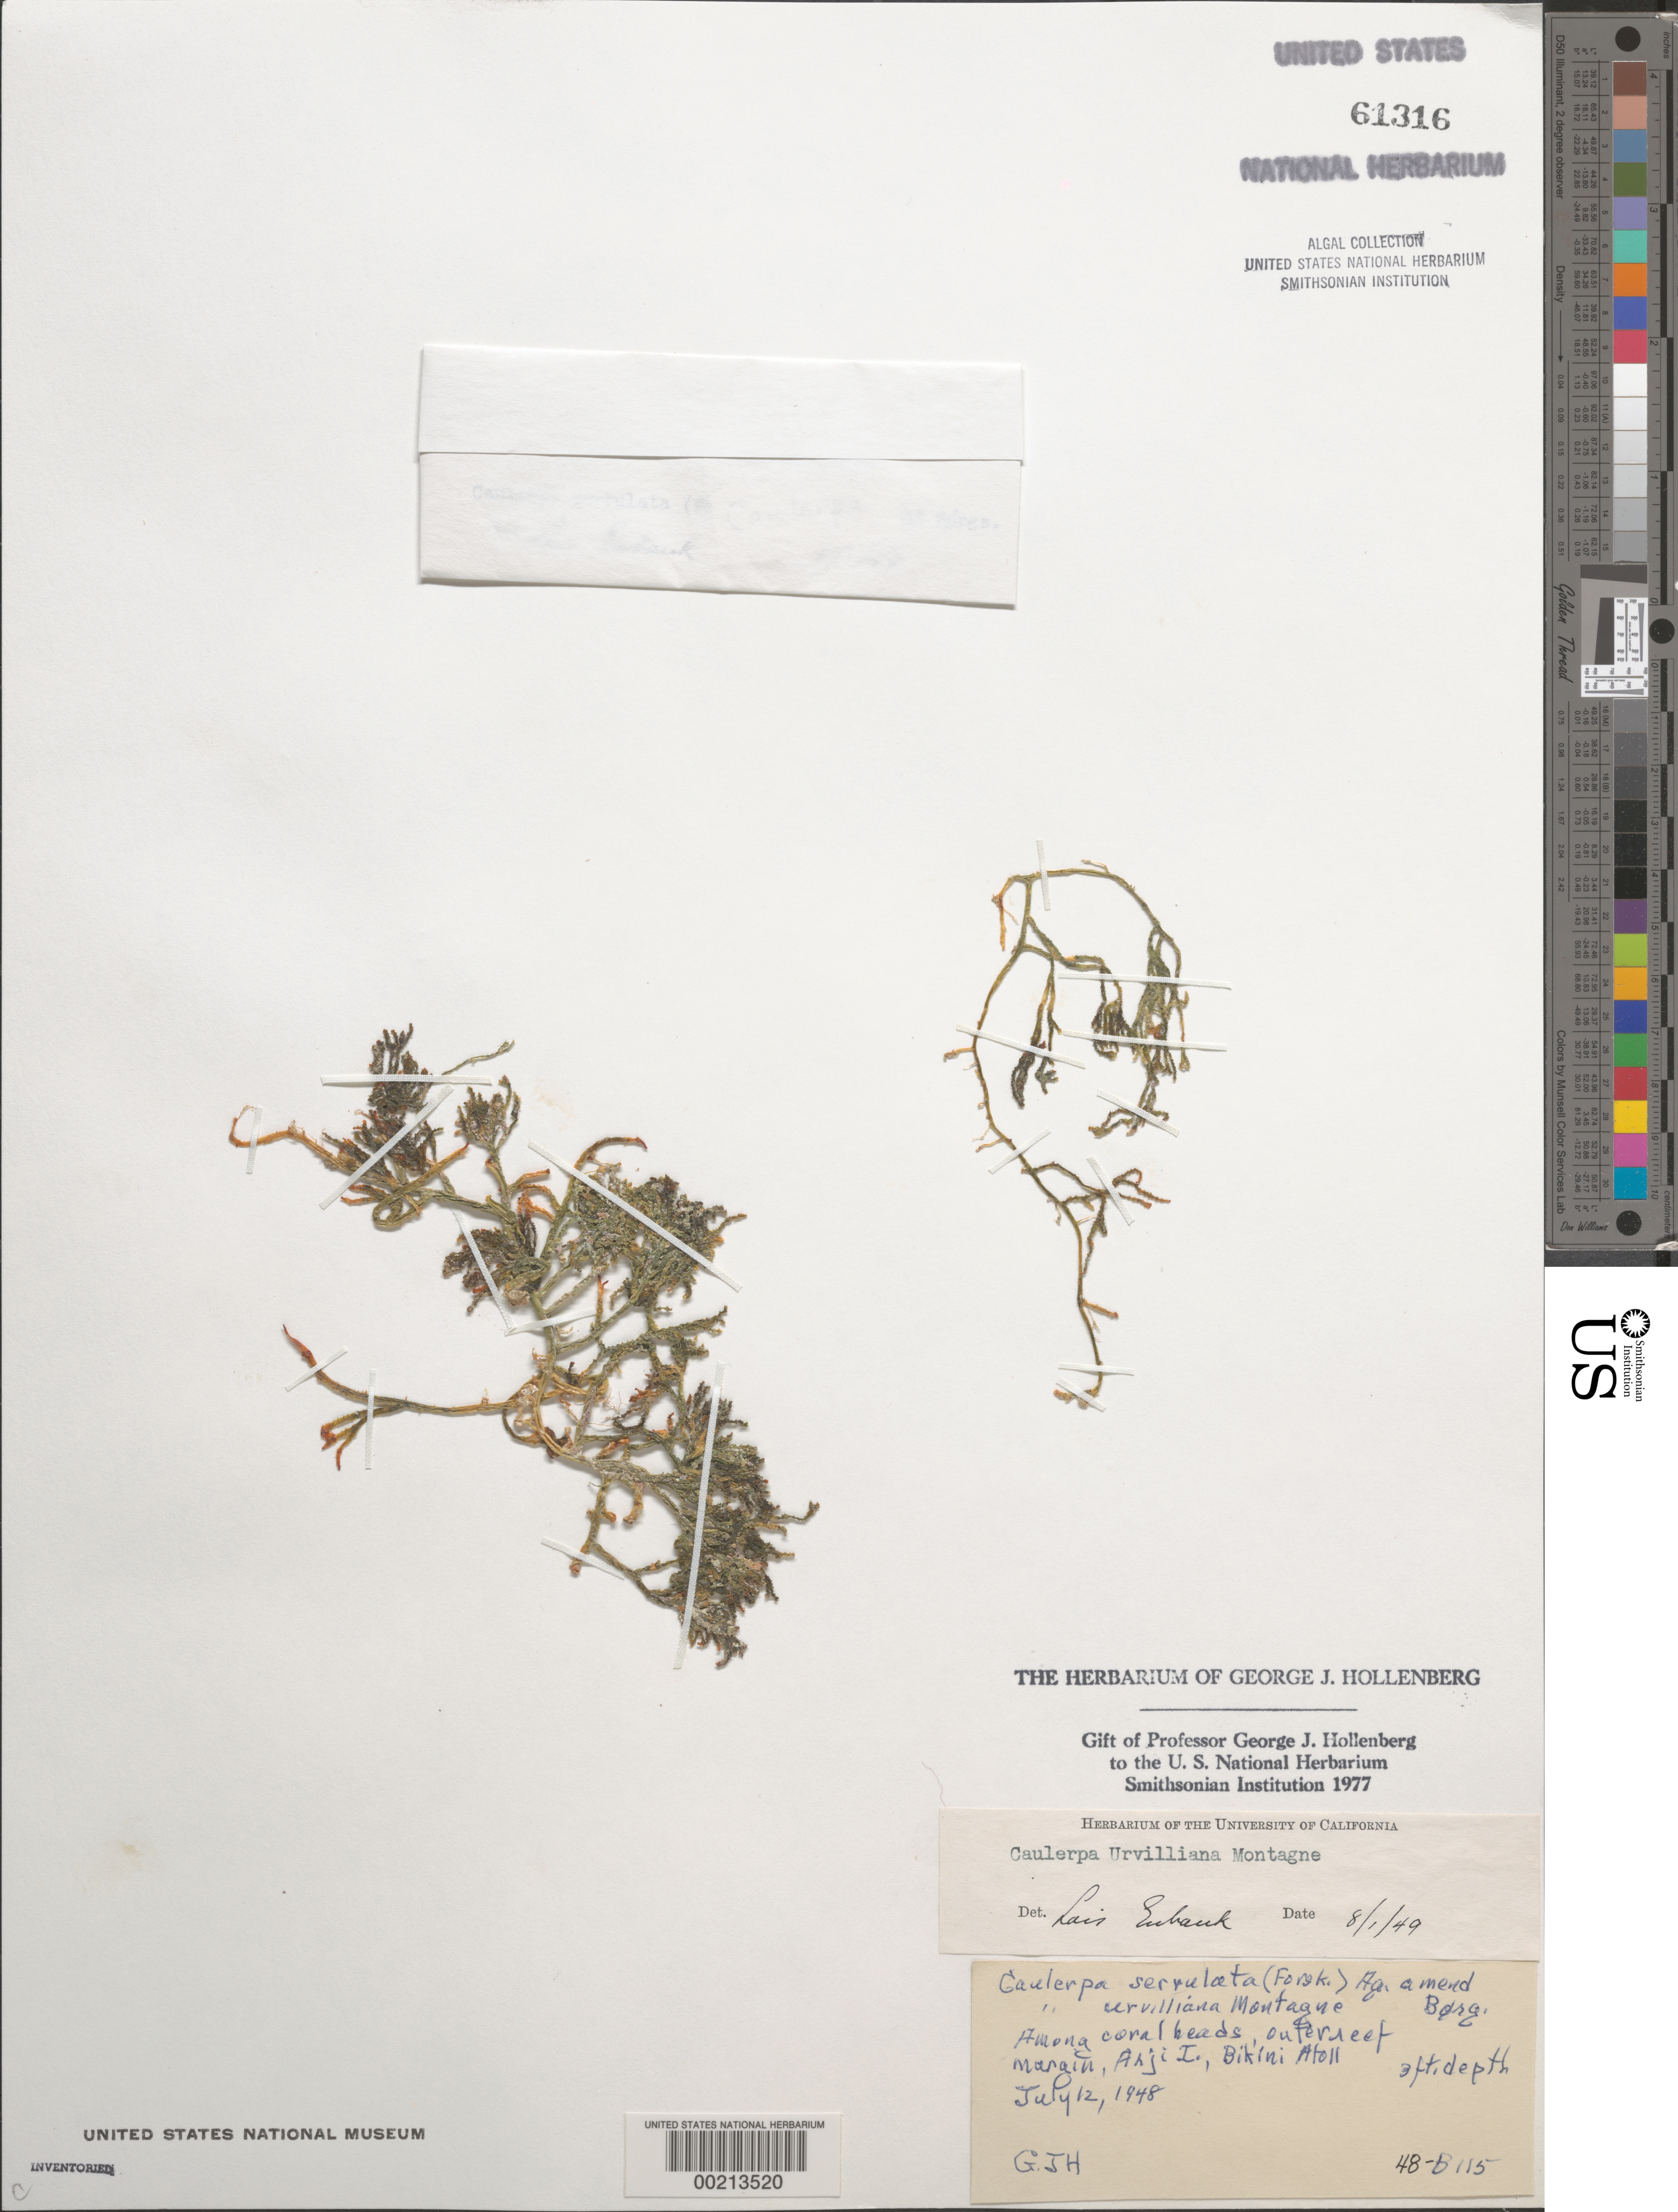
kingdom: Plantae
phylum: Chlorophyta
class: Ulvophyceae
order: Bryopsidales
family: Caulerpaceae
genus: Caulerpa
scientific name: Caulerpa urvilleana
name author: Mont.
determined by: Eubank, L. L.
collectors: G. Hollenberg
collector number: GJH 48-b115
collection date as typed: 12 Jul 1948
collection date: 1948-07-12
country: Marshall Islands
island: Bikini Atoll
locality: Arji Islet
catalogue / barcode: US 61316